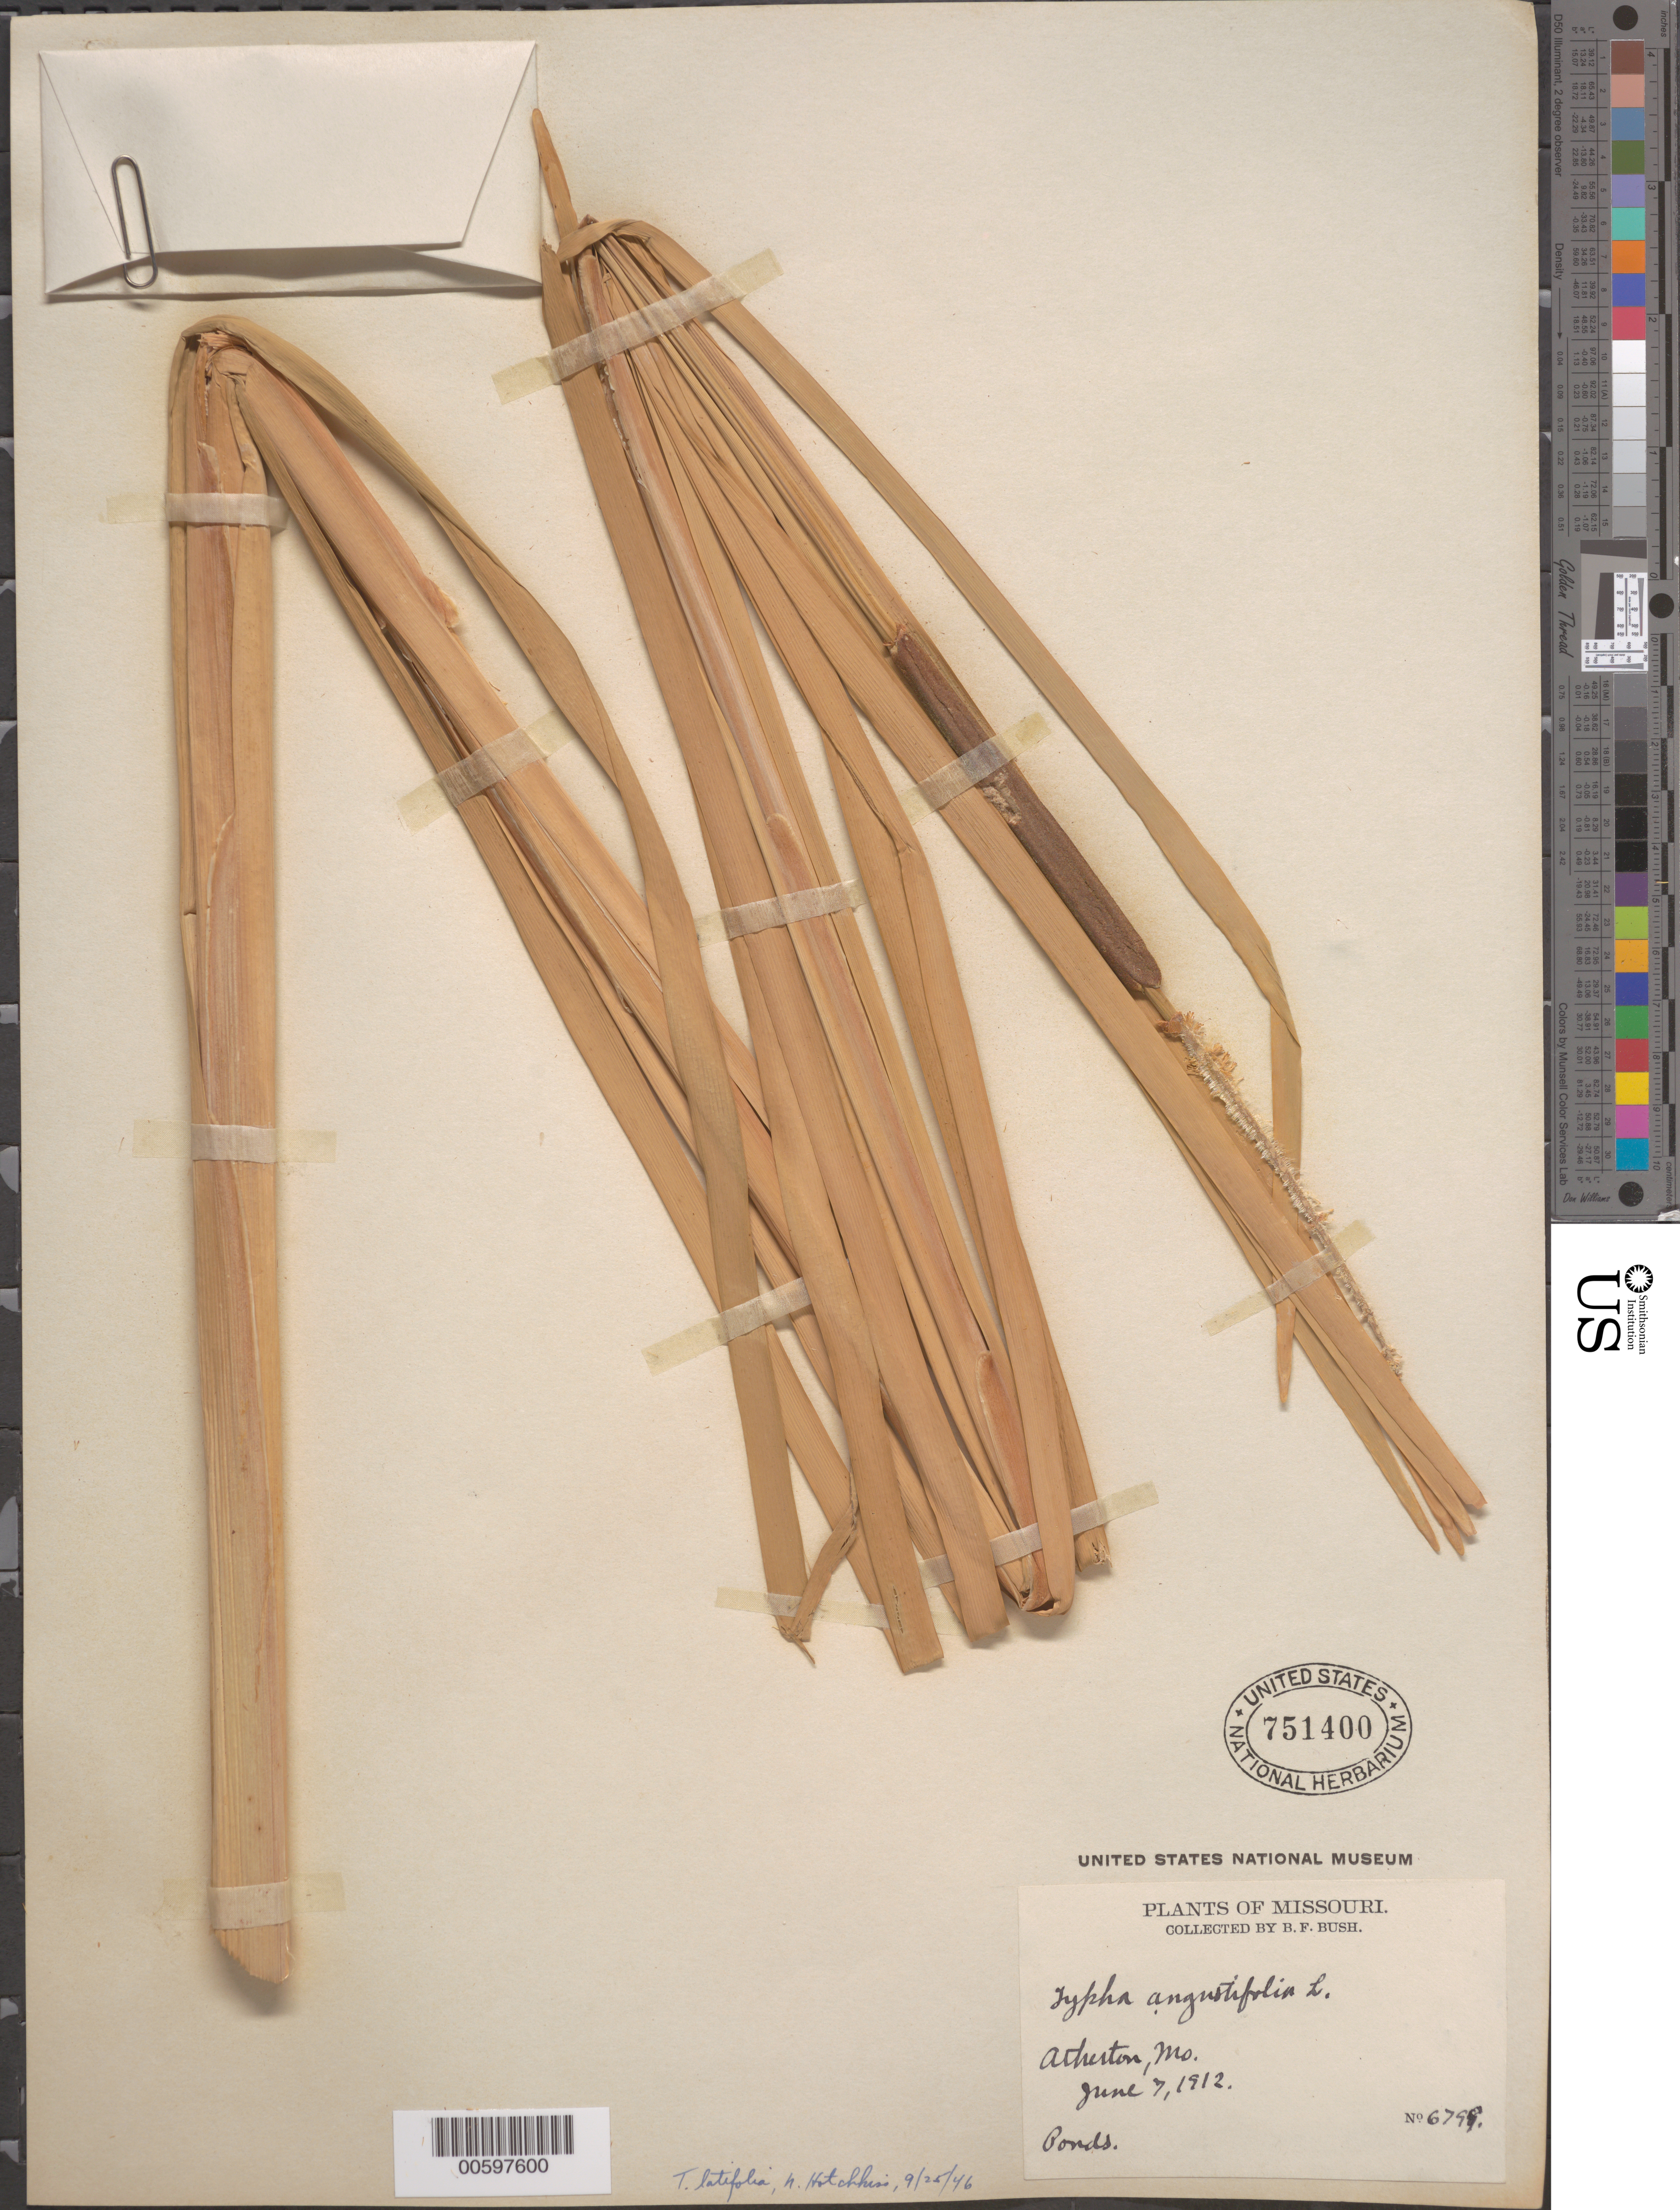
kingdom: Plantae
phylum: Tracheophyta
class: Liliopsida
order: Poales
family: Typhaceae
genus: Typha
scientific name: Typha latifolia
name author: L.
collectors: B. F. Bush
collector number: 6799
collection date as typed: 07 Jun 1912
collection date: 1912-06-07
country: United States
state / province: Missouri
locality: Atherton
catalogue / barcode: US 751400